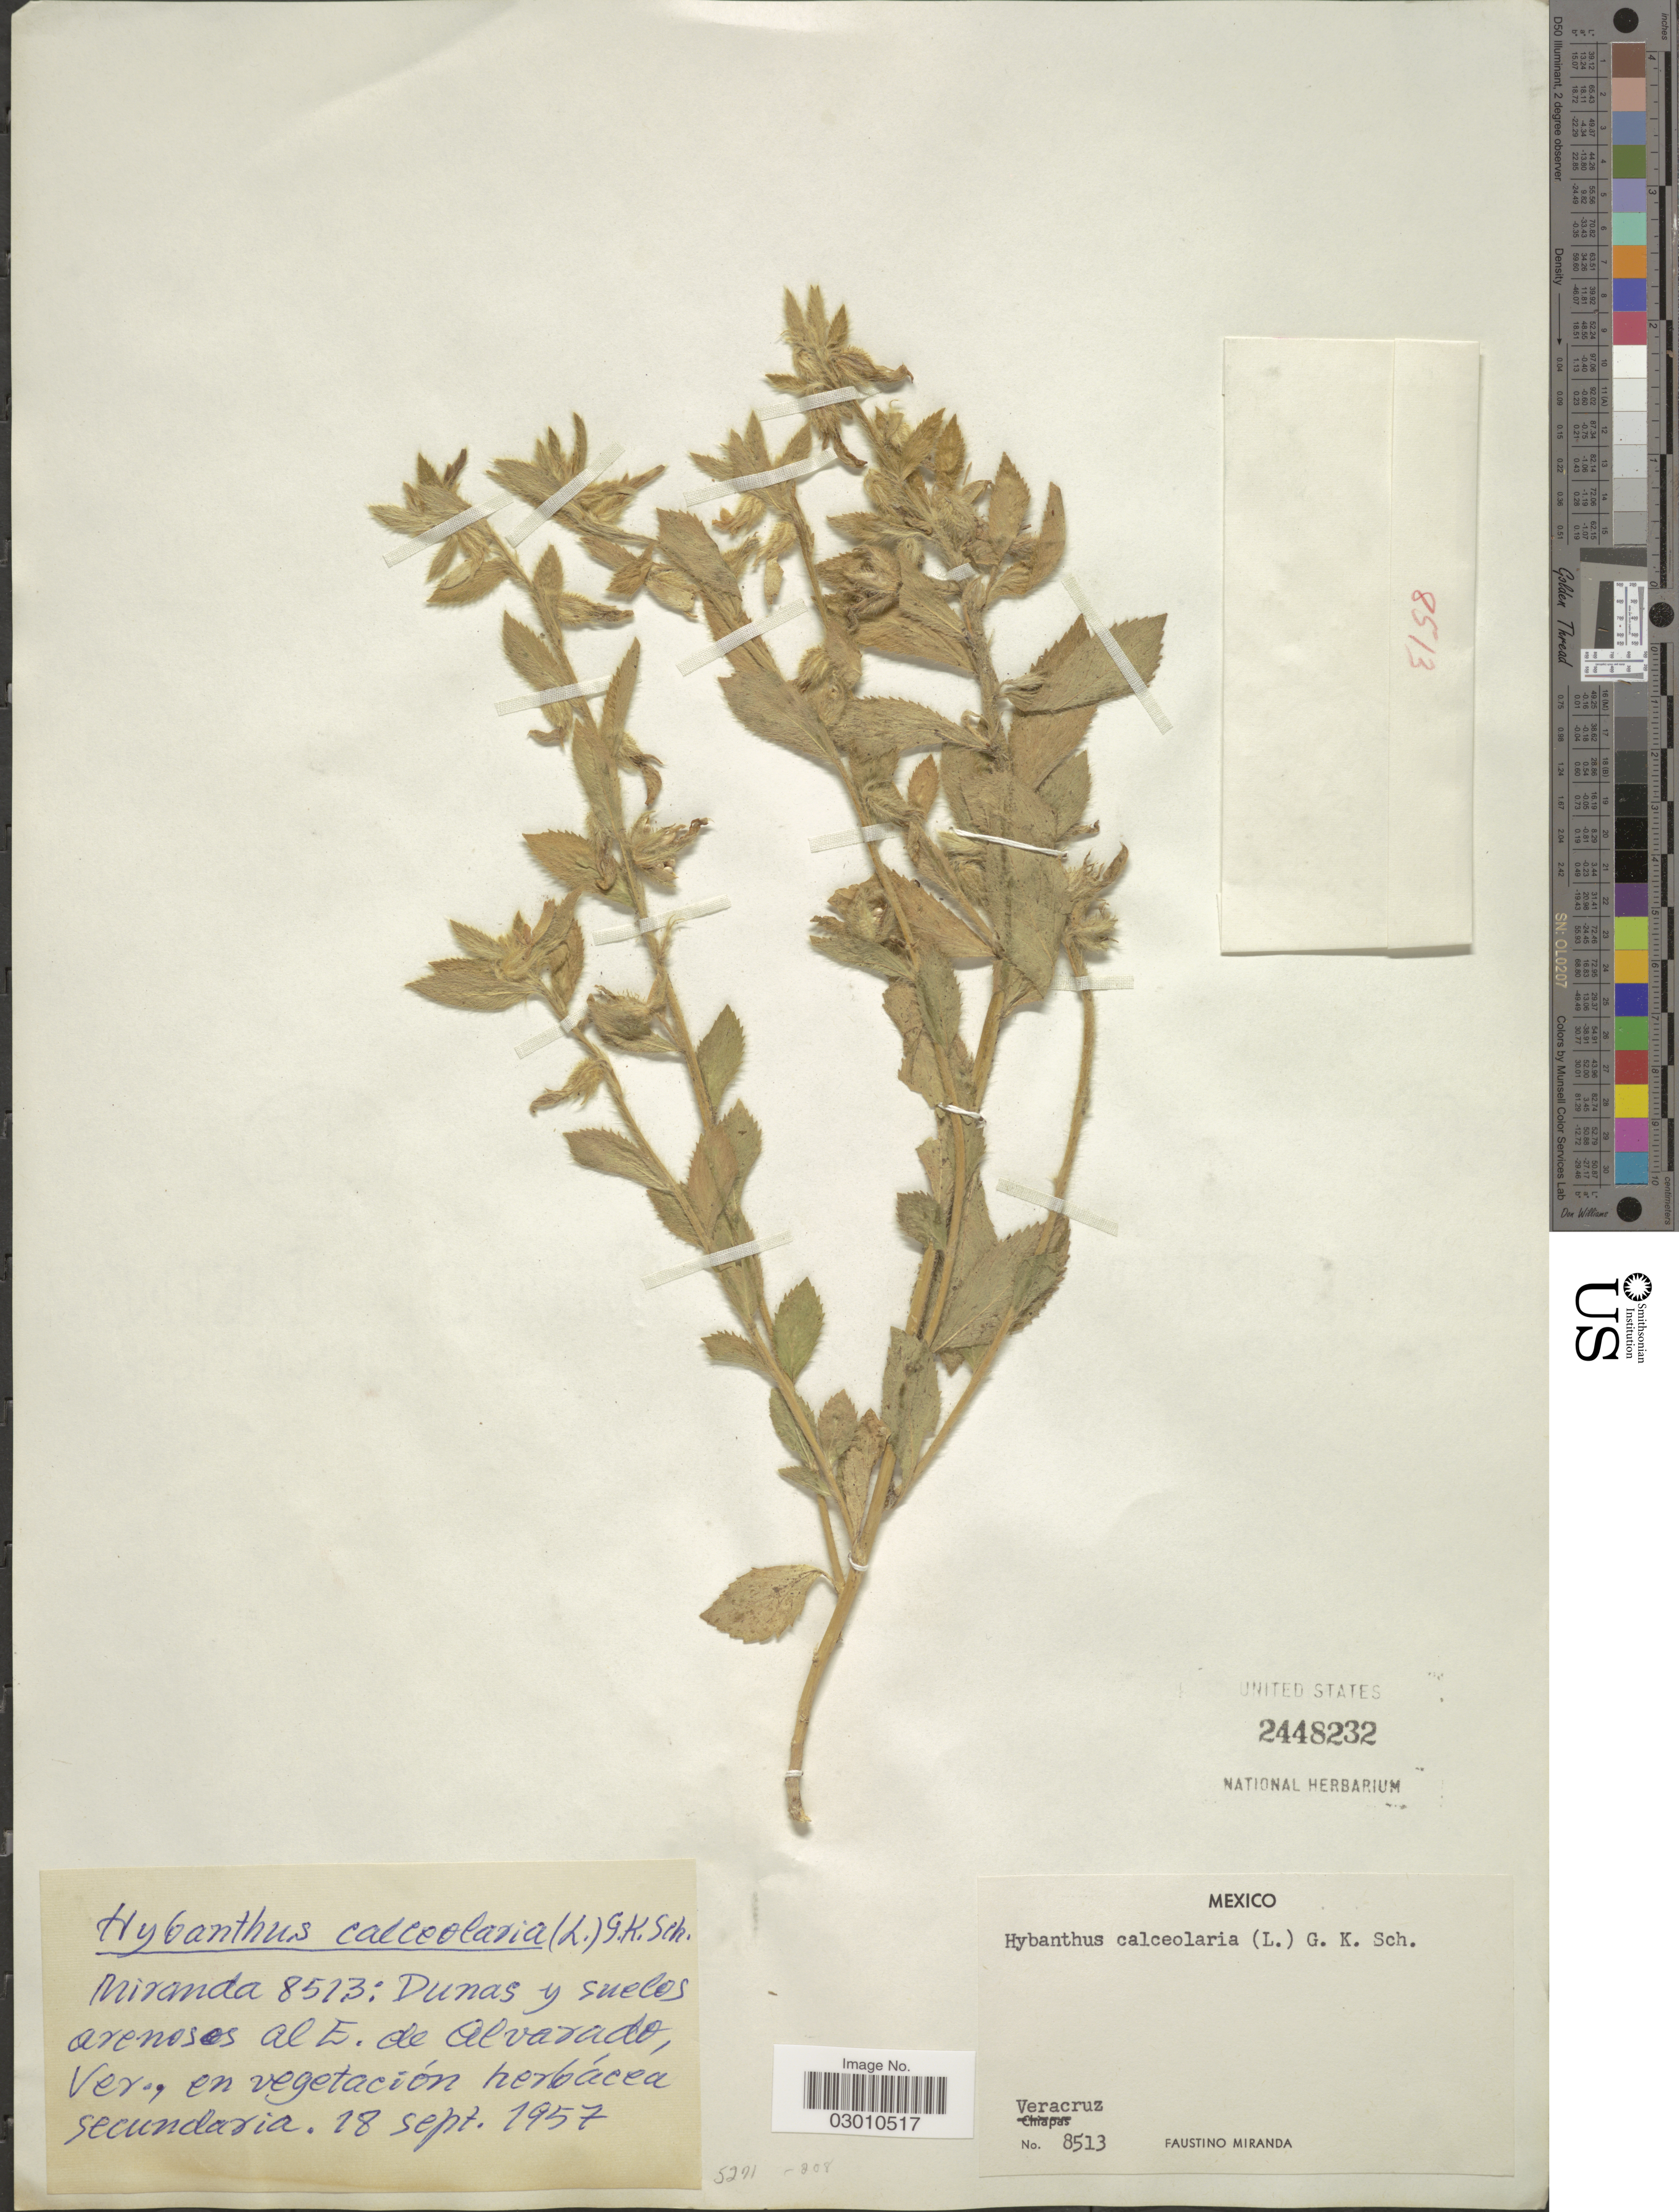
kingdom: Plantae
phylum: Tracheophyta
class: Magnoliopsida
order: Malpighiales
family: Violaceae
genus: Pombalia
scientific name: Pombalia calceolaria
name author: (L.) Paula-Souza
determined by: Strong, Mark T., (BOT), Smithsonian Institution - National Museum of Natural History (UNITED STATES)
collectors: F. Miranda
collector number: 8513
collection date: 1957-09-18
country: Mexico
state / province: Veracruz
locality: Dunas y sueles arenosos al E. de Alvarado, Ver.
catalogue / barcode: US 2448232